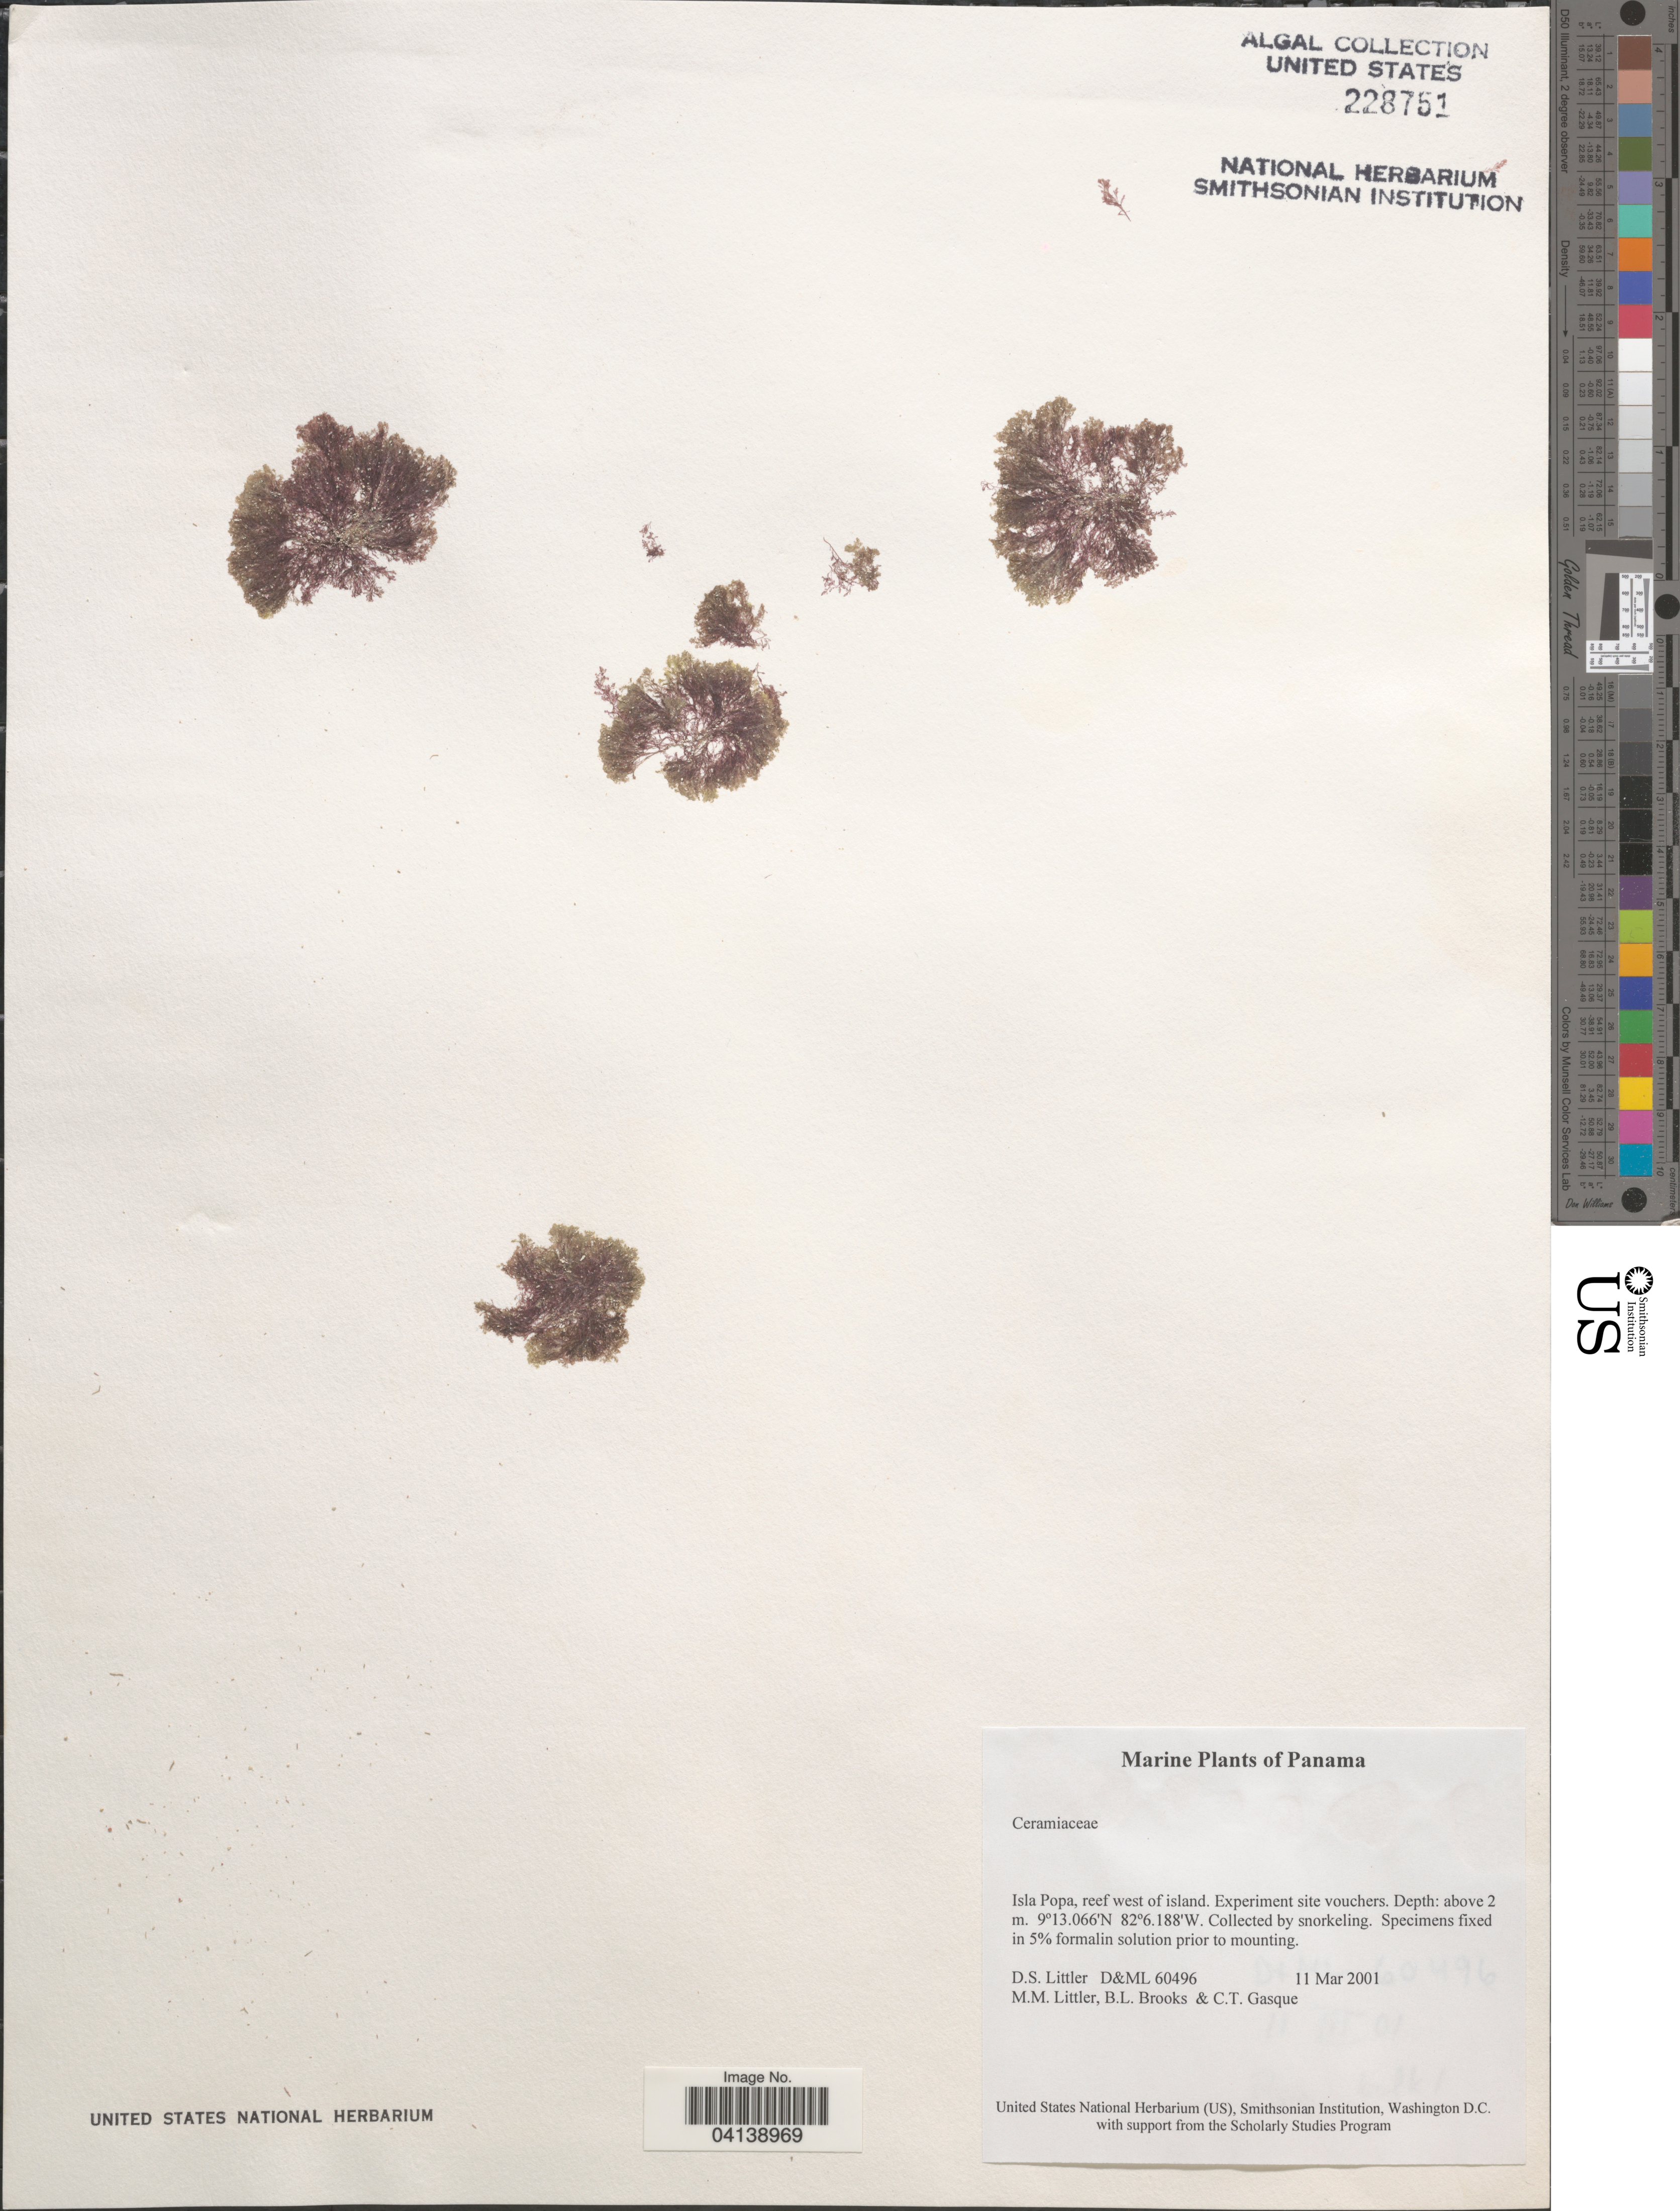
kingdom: Plantae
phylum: Rhodophyta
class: Florideophyceae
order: Ceramiales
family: Ceramiaceae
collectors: D. S. Littler, B. Brooks & C. Gasque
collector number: D&ML 60496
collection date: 2001-03-11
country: Panama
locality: Isla Popa, reef west of island.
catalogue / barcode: US 228751